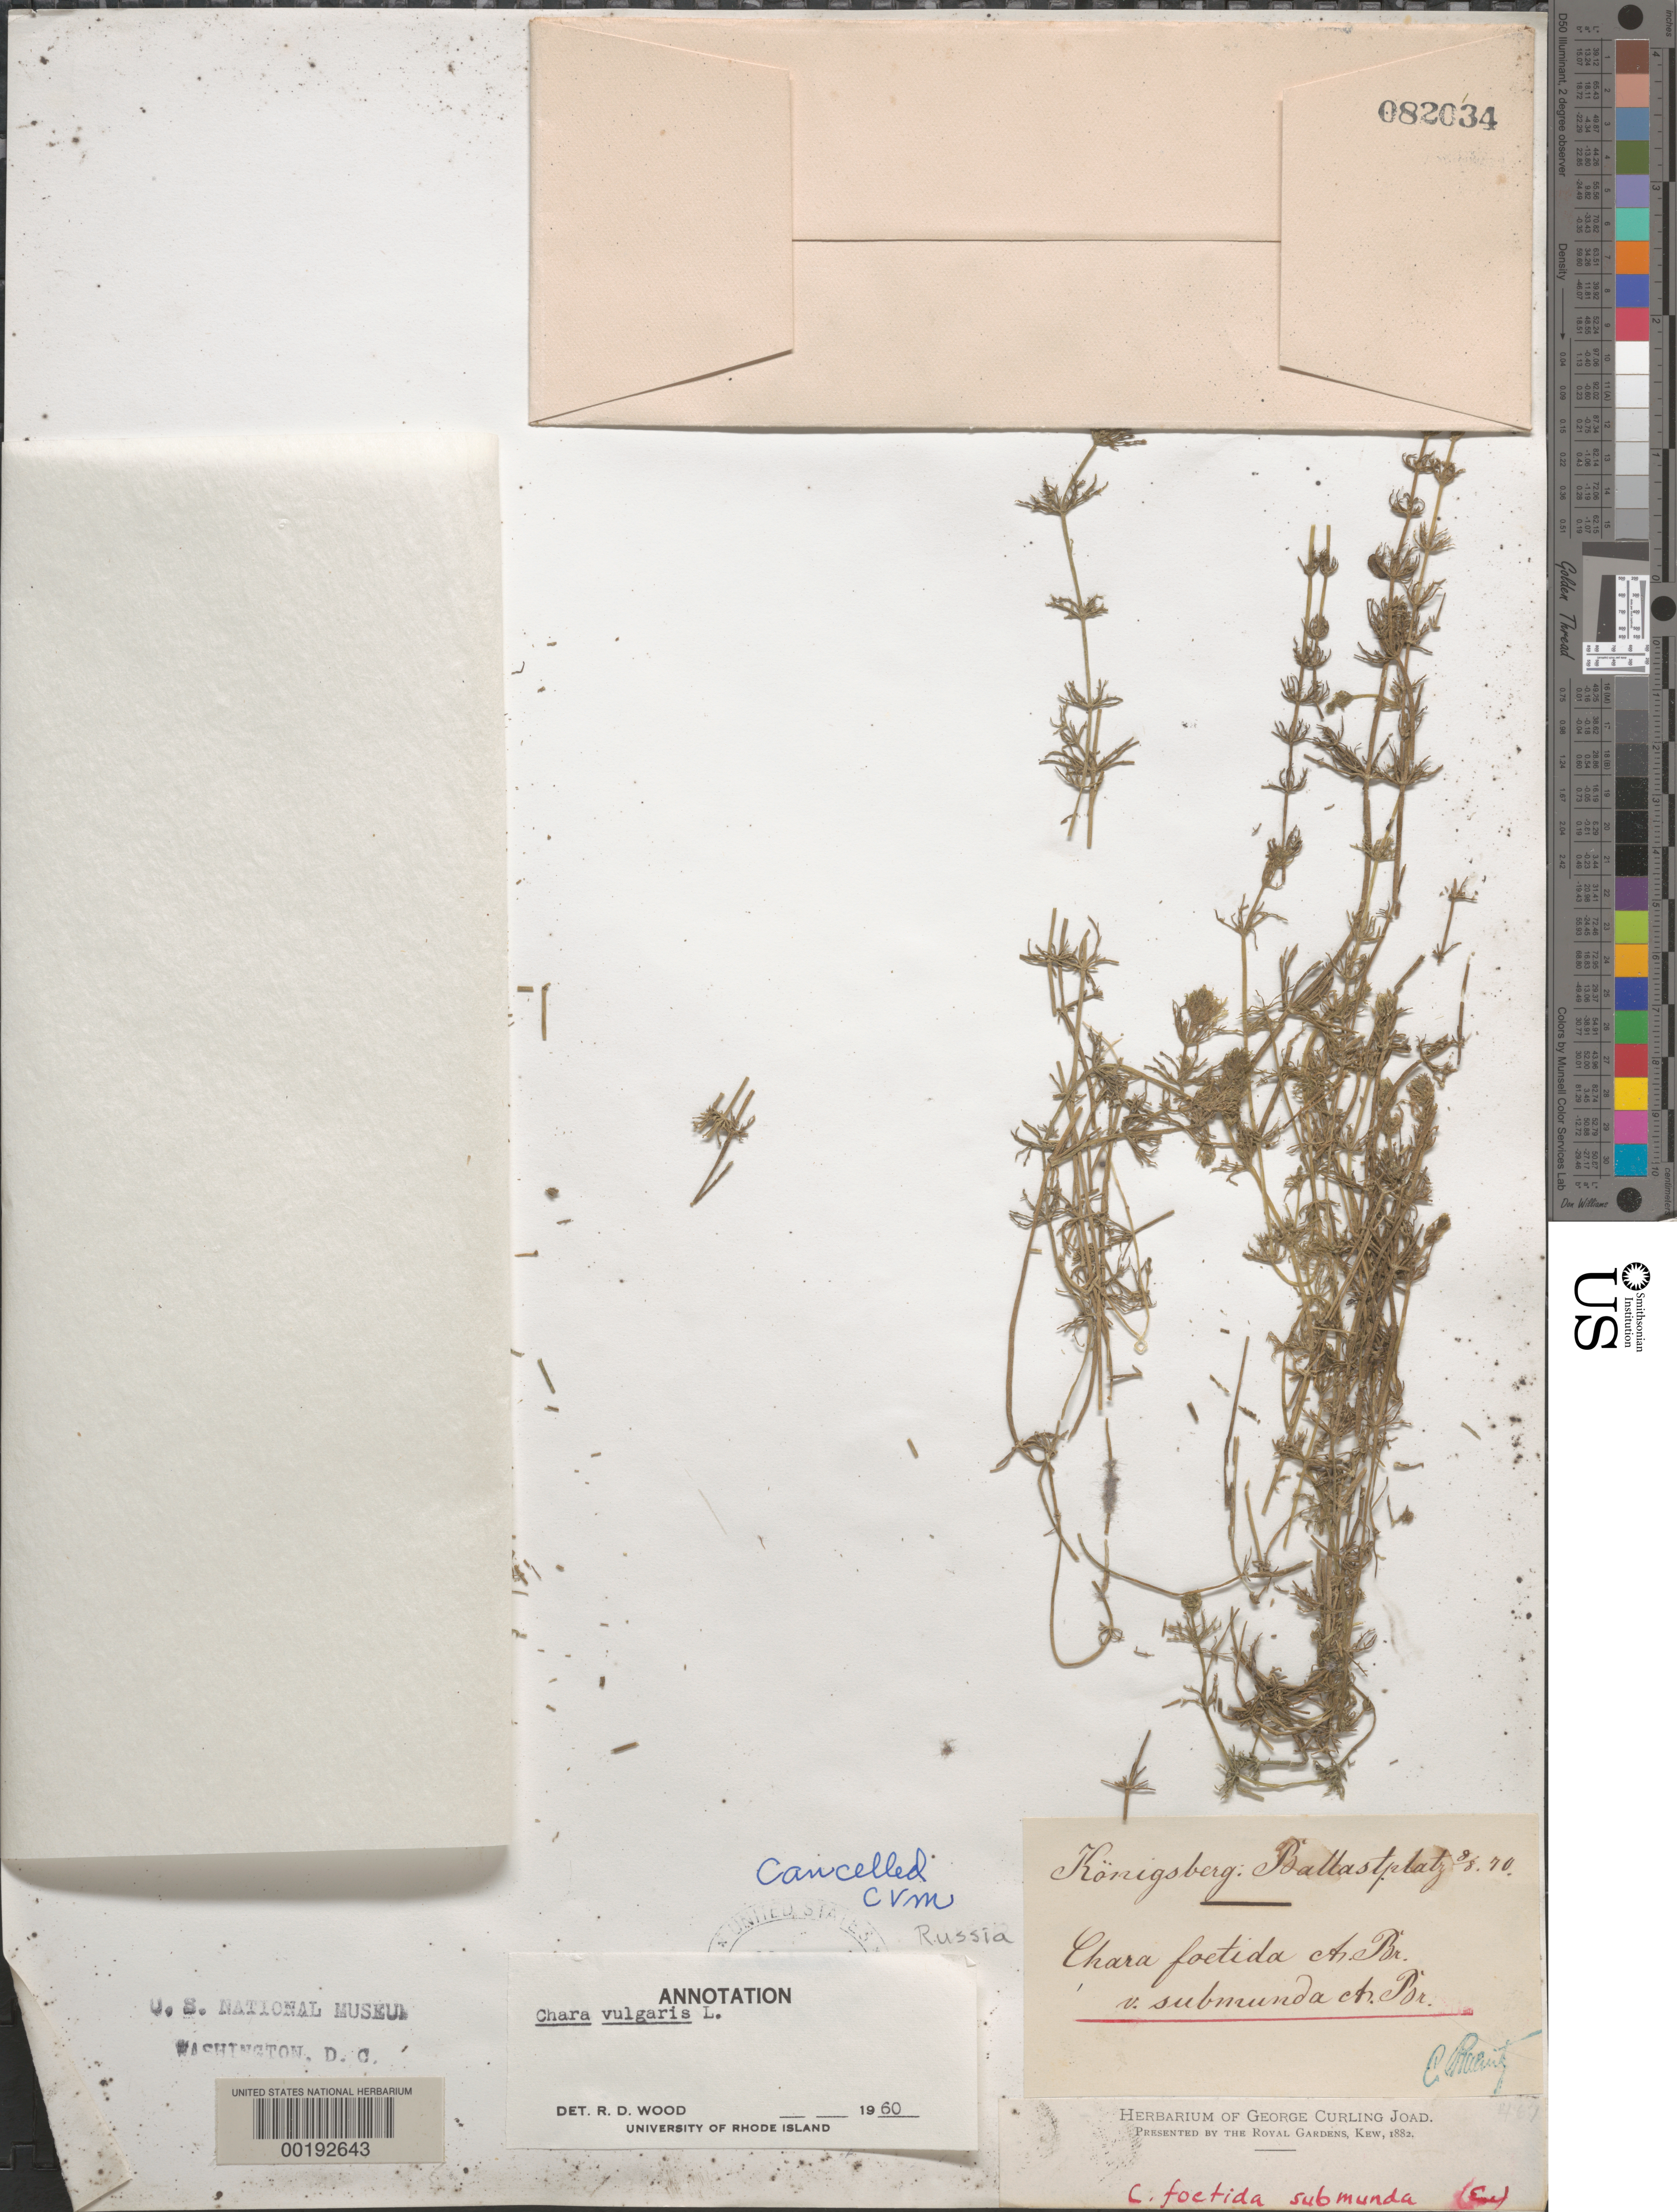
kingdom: Plantae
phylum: Charophyta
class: Charophyceae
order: Charales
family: Characeae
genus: Chara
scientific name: Chara vulgaris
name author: L.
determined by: Wood, R. D.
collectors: C. G. Baenitz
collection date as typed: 08 Aug 1870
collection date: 1870-08-08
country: Russian Federation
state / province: Kaliningrad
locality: Ballastplatz, Kaliningrad (Konigsberg)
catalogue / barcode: US 82034